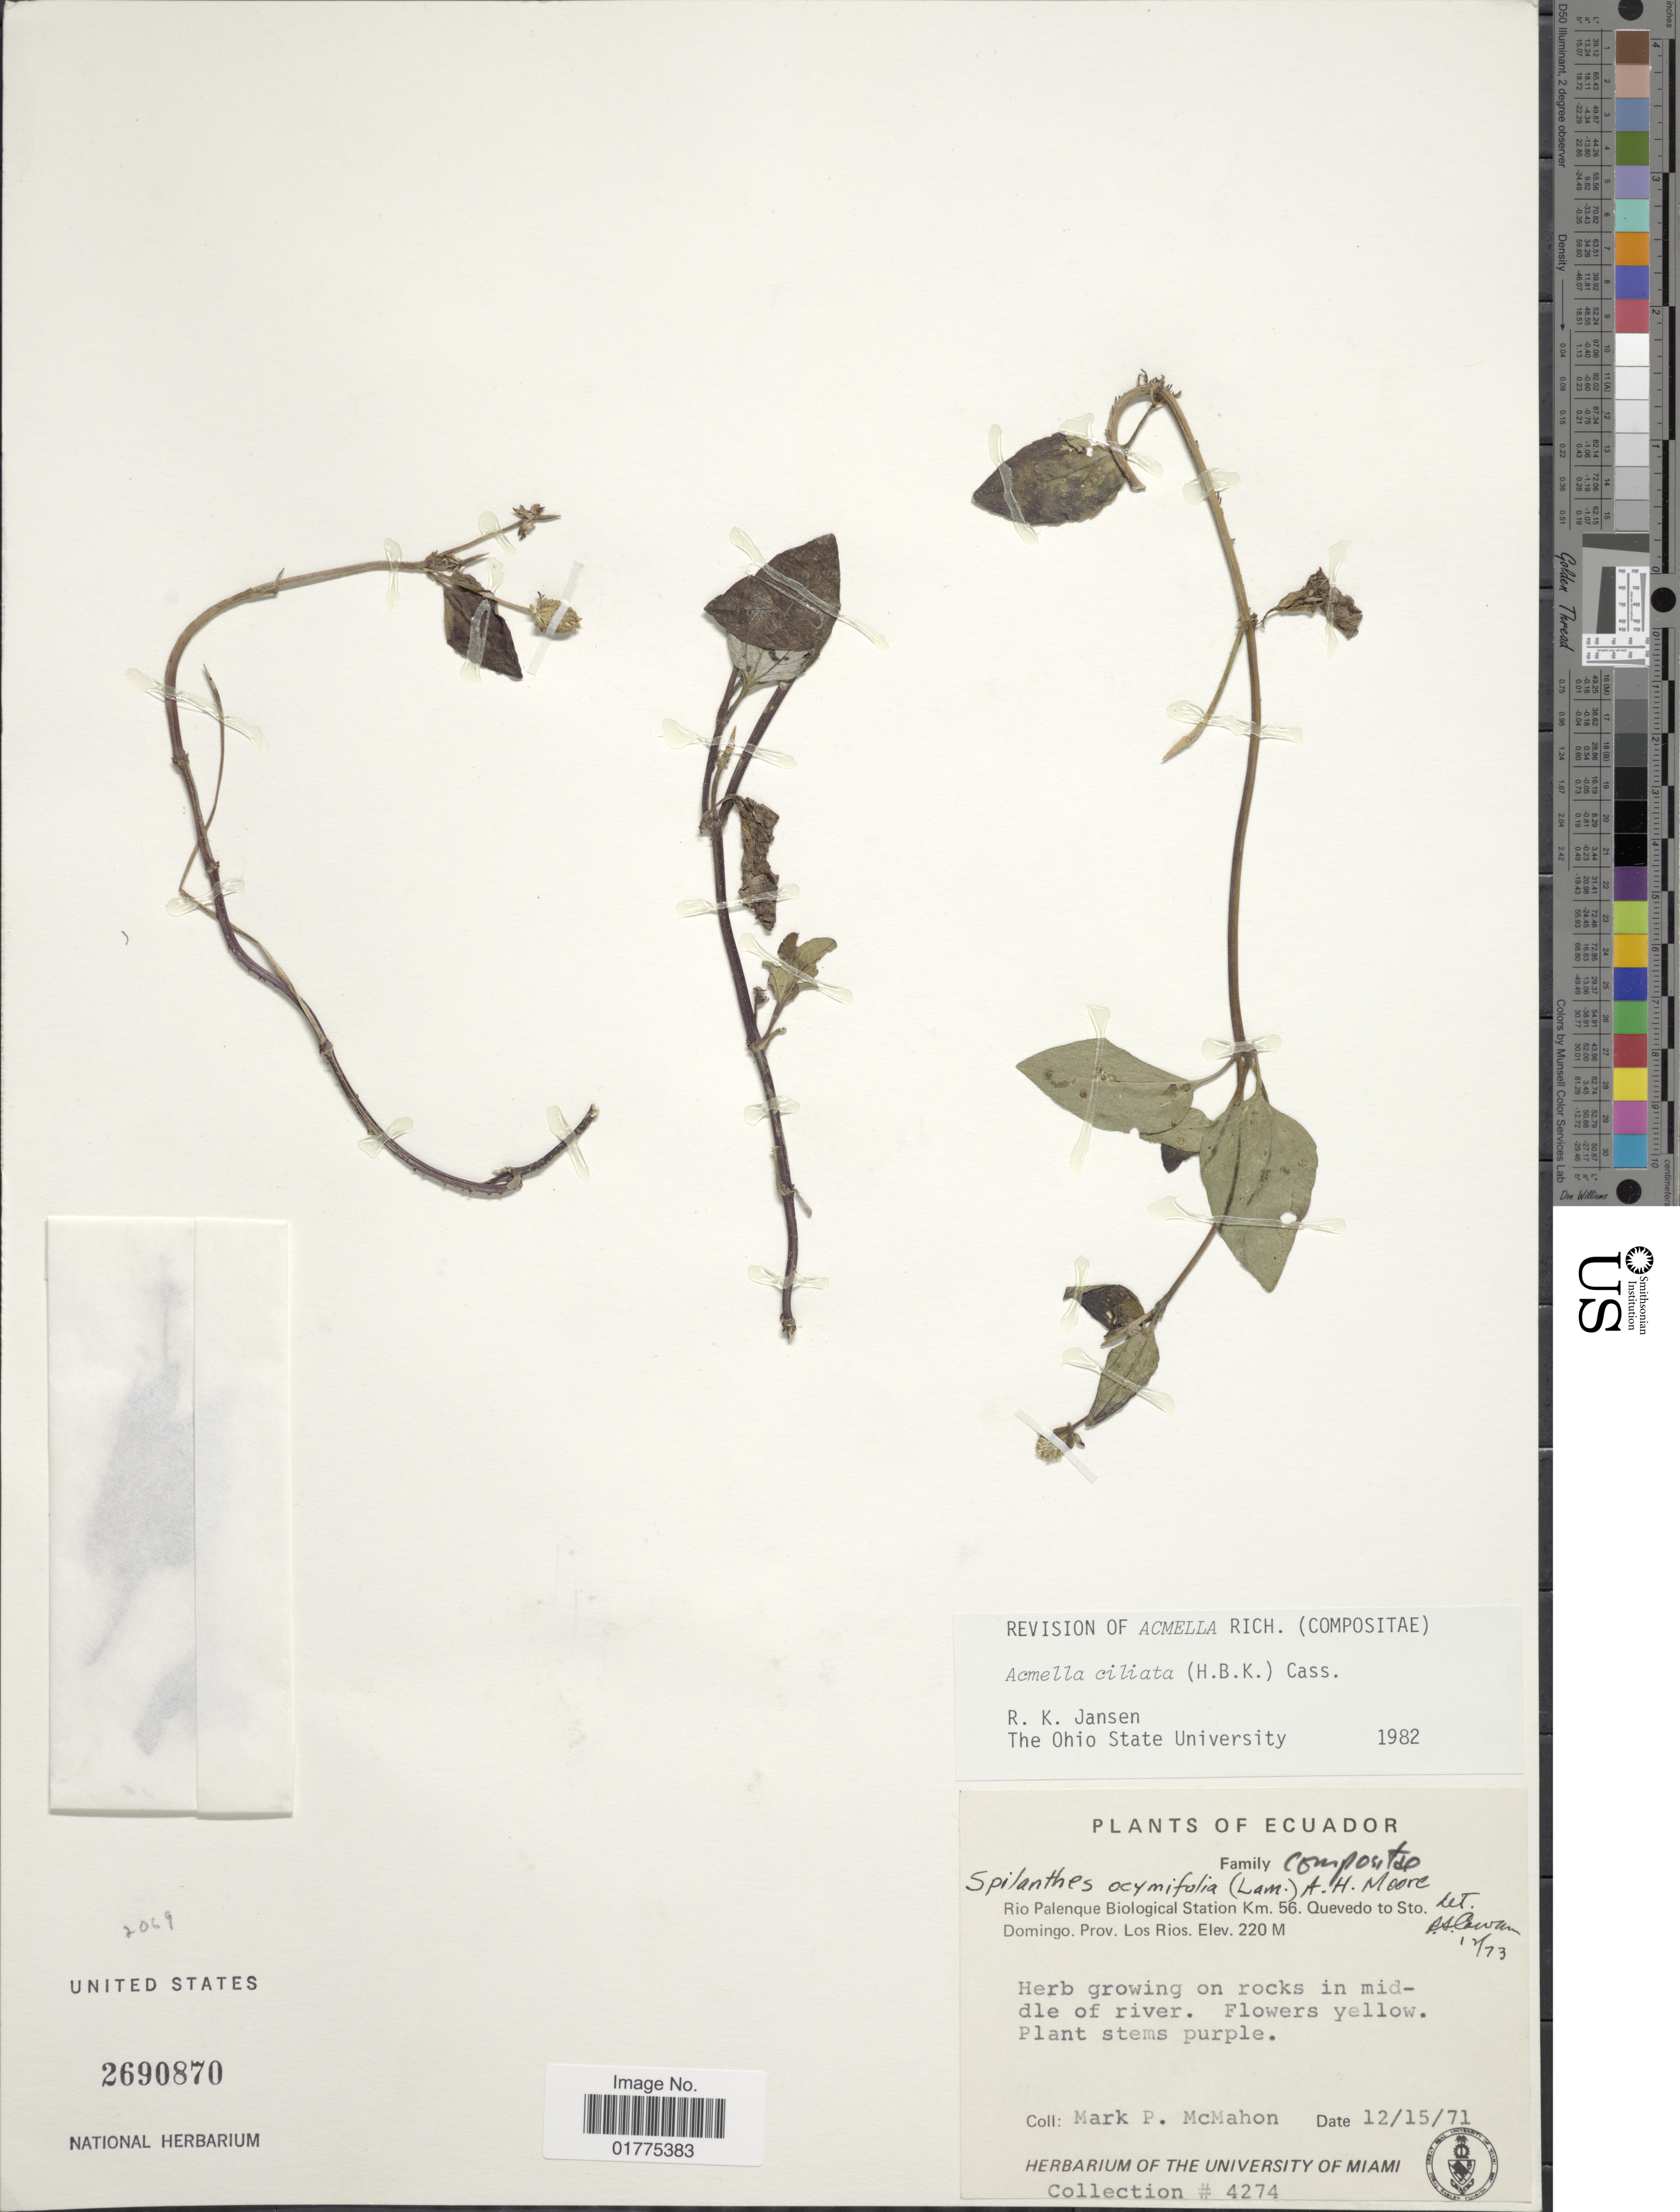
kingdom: Plantae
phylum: Tracheophyta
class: Magnoliopsida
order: Asterales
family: Asteraceae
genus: Acmella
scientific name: Acmella ciliata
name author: (Kunth) Cass.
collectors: M. McMahon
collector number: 4274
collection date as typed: Transcribed d/m/y: 15/12/71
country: Ecuador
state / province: Los Ríos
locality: Rio Palenque Biological Station Km. 56. Quevedo to Sto. Domingo, Prov. Los Rios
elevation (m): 220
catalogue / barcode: US 2690870